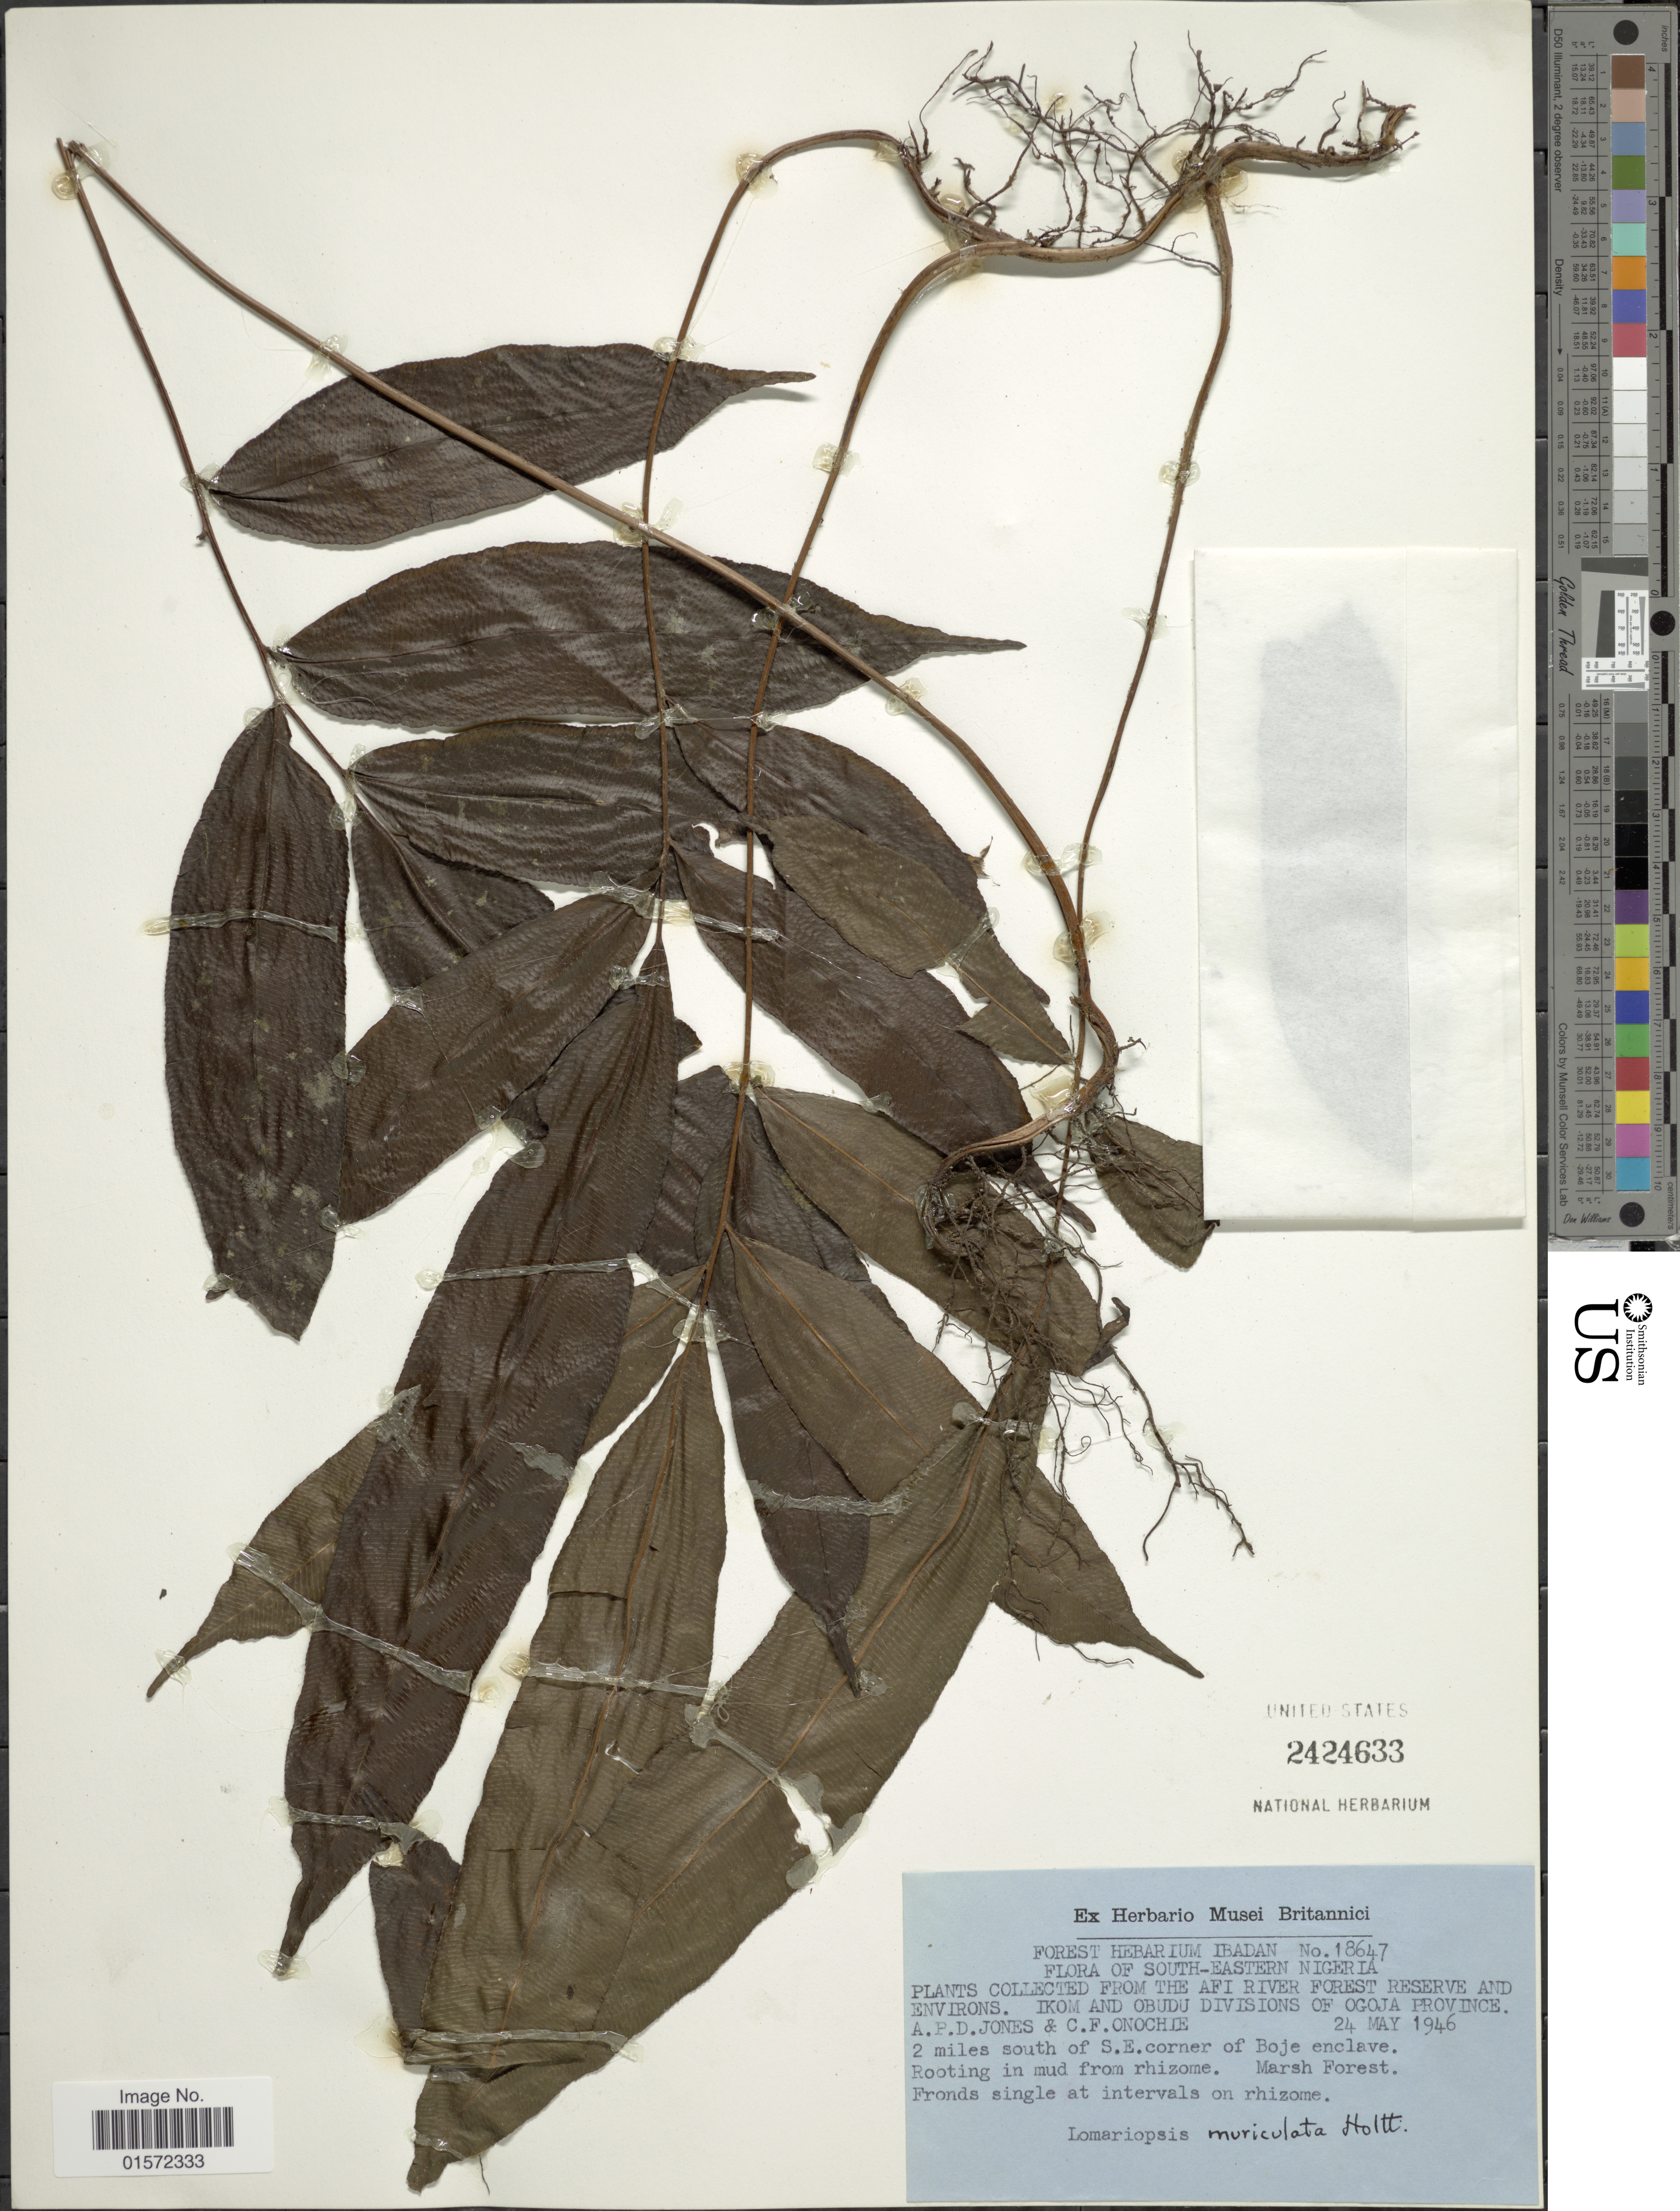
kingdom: Plantae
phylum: Tracheophyta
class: Polypodiopsida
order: Polypodiales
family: Lomariopsidaceae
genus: Lomariopsis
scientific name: Lomariopsis muriculata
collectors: A. P. Jones & C. Onochie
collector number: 18647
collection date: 1946-05-24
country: Nigeria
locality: South-Eastern Nigeria, from the Afi River Forest Reserve and Environs. Ikom and Obudu Divisions of Ogoja Province, 2 miles south of S.E. corner of Boje enclave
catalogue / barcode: US 2424633